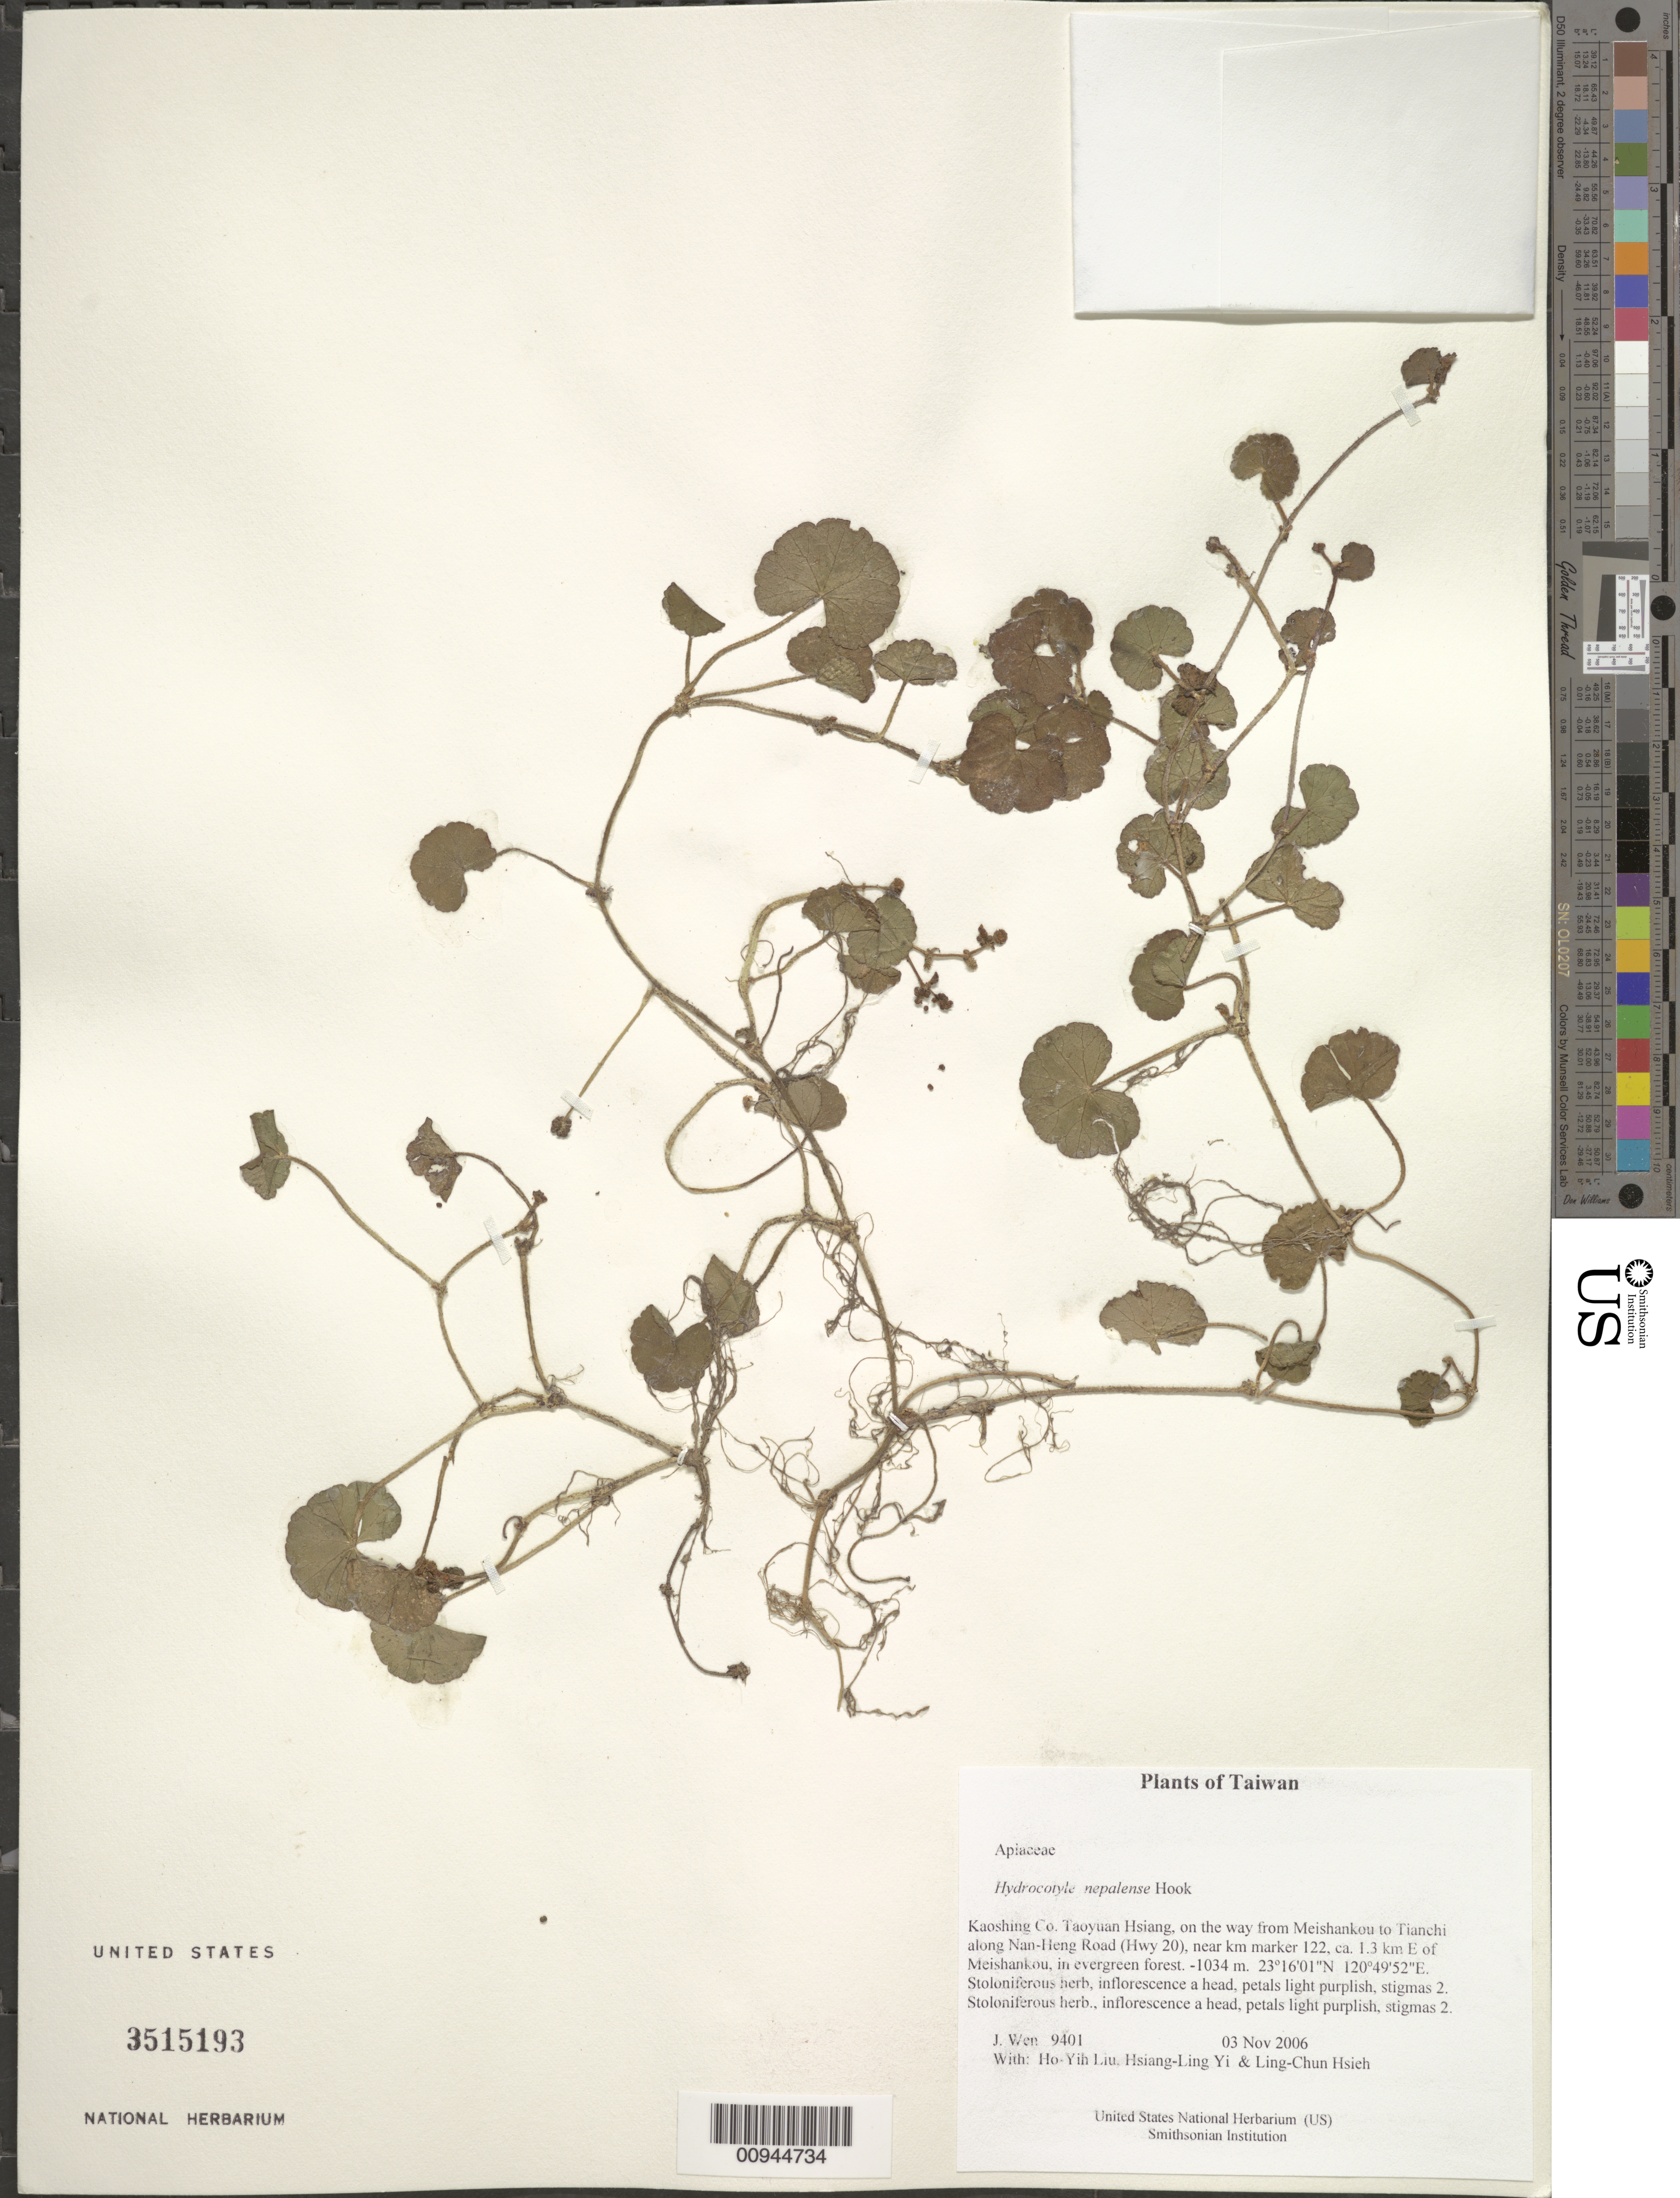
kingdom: Plantae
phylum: Tracheophyta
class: Magnoliopsida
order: Apiales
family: Araliaceae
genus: Hydrocotyle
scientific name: Hydrocotyle nepalensis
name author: Hook.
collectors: J. Wen, H. Liu, H. l. Yi & L. Hsieh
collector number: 9401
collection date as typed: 03 Nov 2006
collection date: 2006-11-03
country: Taiwan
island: Taiwan [Formosa]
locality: Taoyuan Hsiang, on the way from Meishankou to Tianchi along Nan-Heng Road (Hwy 20), near km marker 122, ca. 1.3 km E of Meishankou, in evergreen forest.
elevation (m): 1034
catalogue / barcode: US 3515193